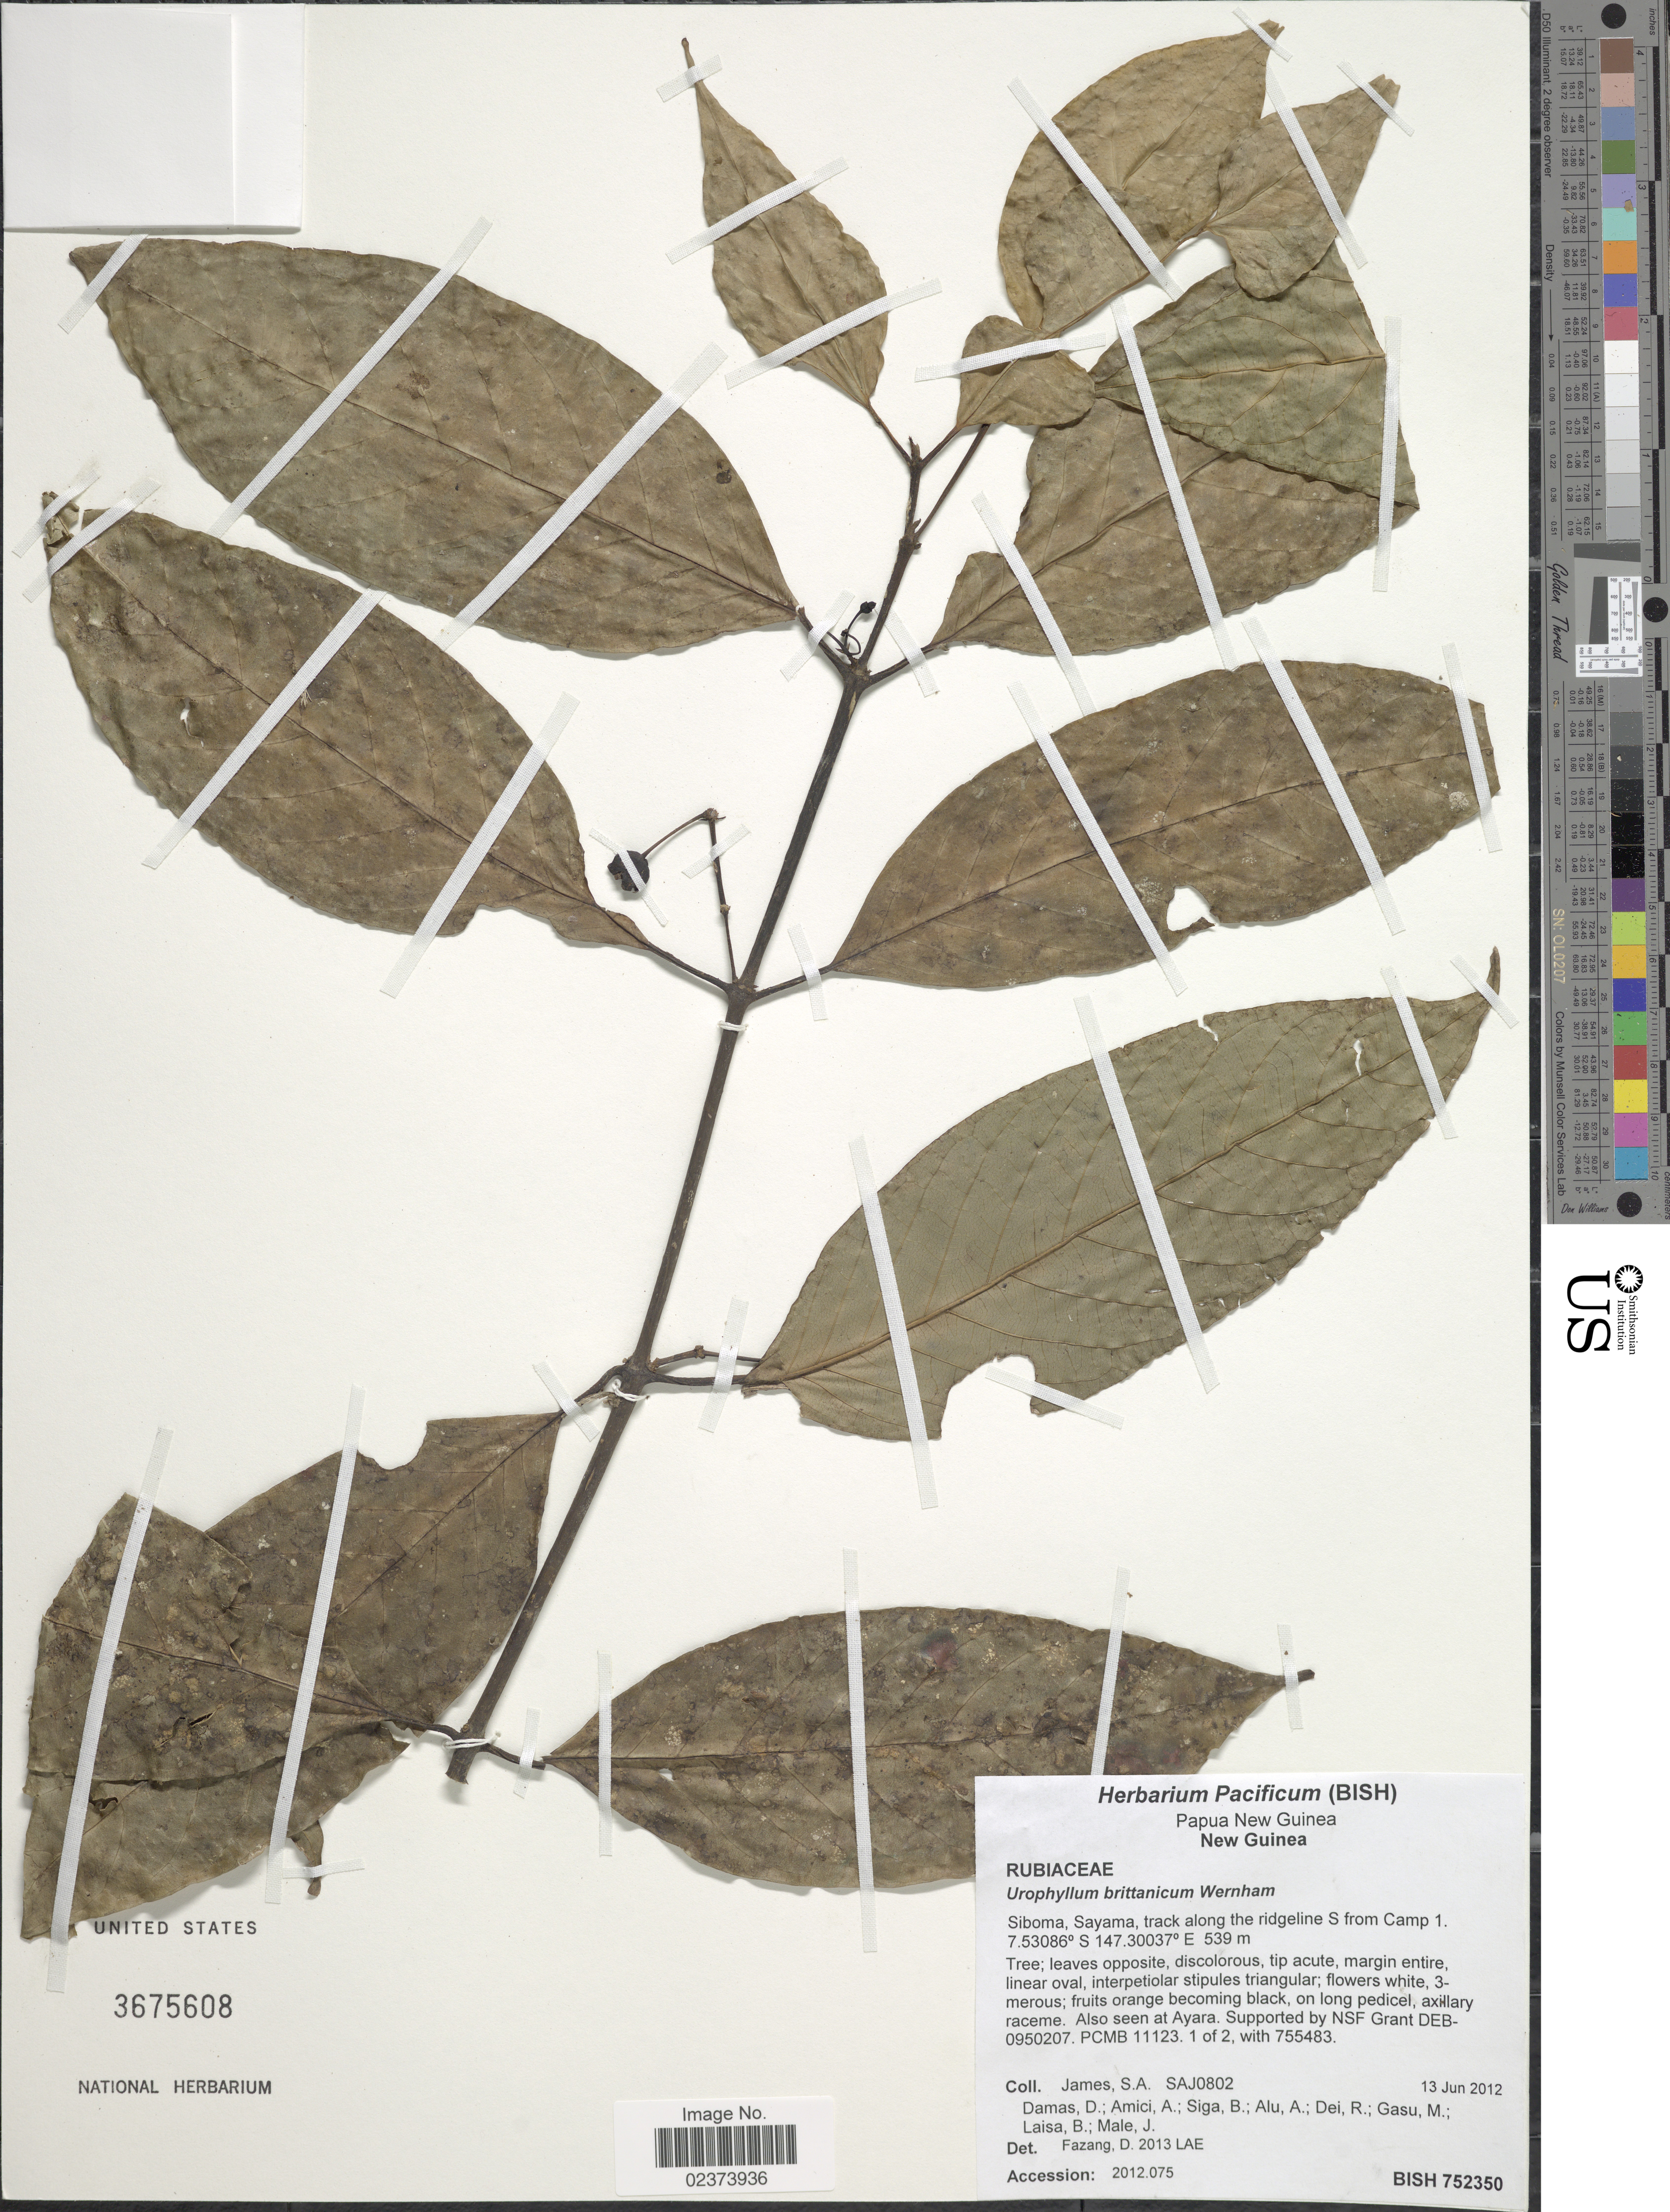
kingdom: Plantae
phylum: Tracheophyta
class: Magnoliopsida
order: Gentianales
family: Rubiaceae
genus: Urophyllum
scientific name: Urophyllum britannicum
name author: Wernham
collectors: S. James, D. Damas, A. Amici, B. Siga & et al.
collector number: SAJ 802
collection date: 2012-06-13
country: Papua New Guinea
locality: New Guinea, Siboma, Sayama, track along the ridgeline S from Camp 1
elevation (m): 539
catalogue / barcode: US 3675608